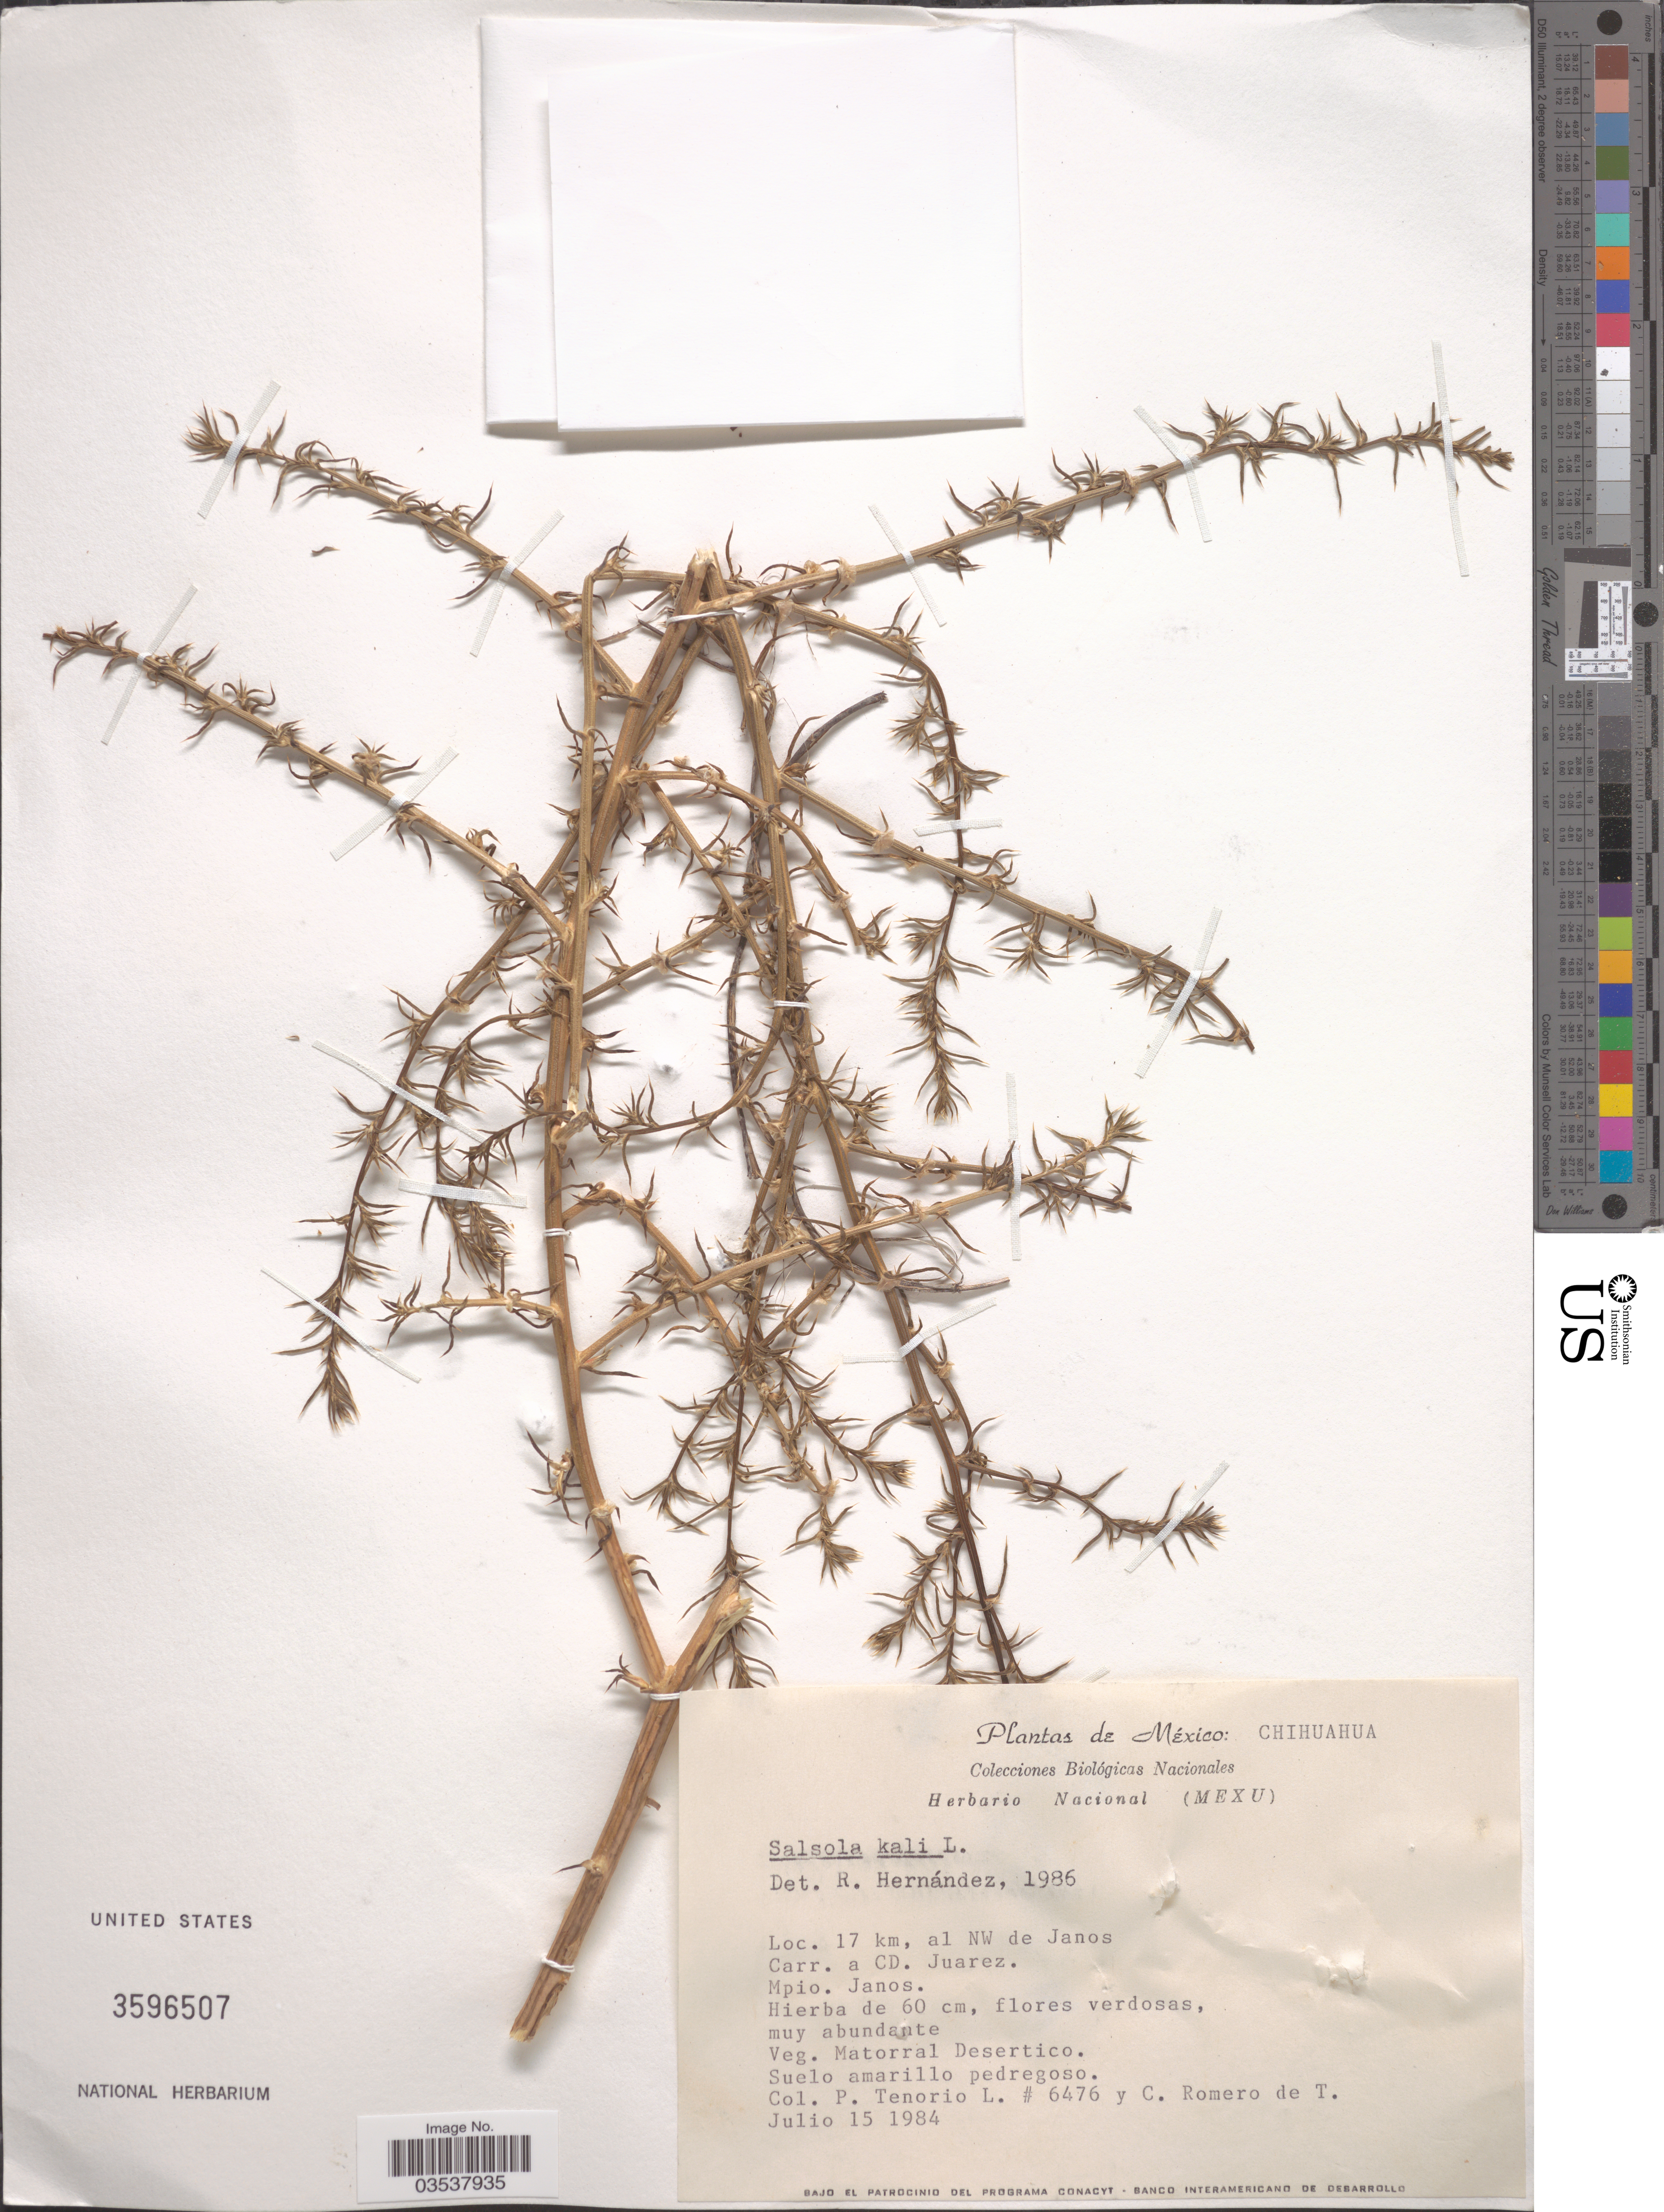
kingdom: Plantae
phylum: Tracheophyta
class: Magnoliopsida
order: Caryophyllales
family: Amaranthaceae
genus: Salsola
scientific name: Salsola kali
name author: L.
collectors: P. Tenorio L. & C. Romero de T.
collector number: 6476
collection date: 1984-07-15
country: Mexico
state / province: Chihuahua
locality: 17 km, al NW de Janos. Carr. a CD. Juarez. Mpio. Janos.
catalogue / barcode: US 3596507